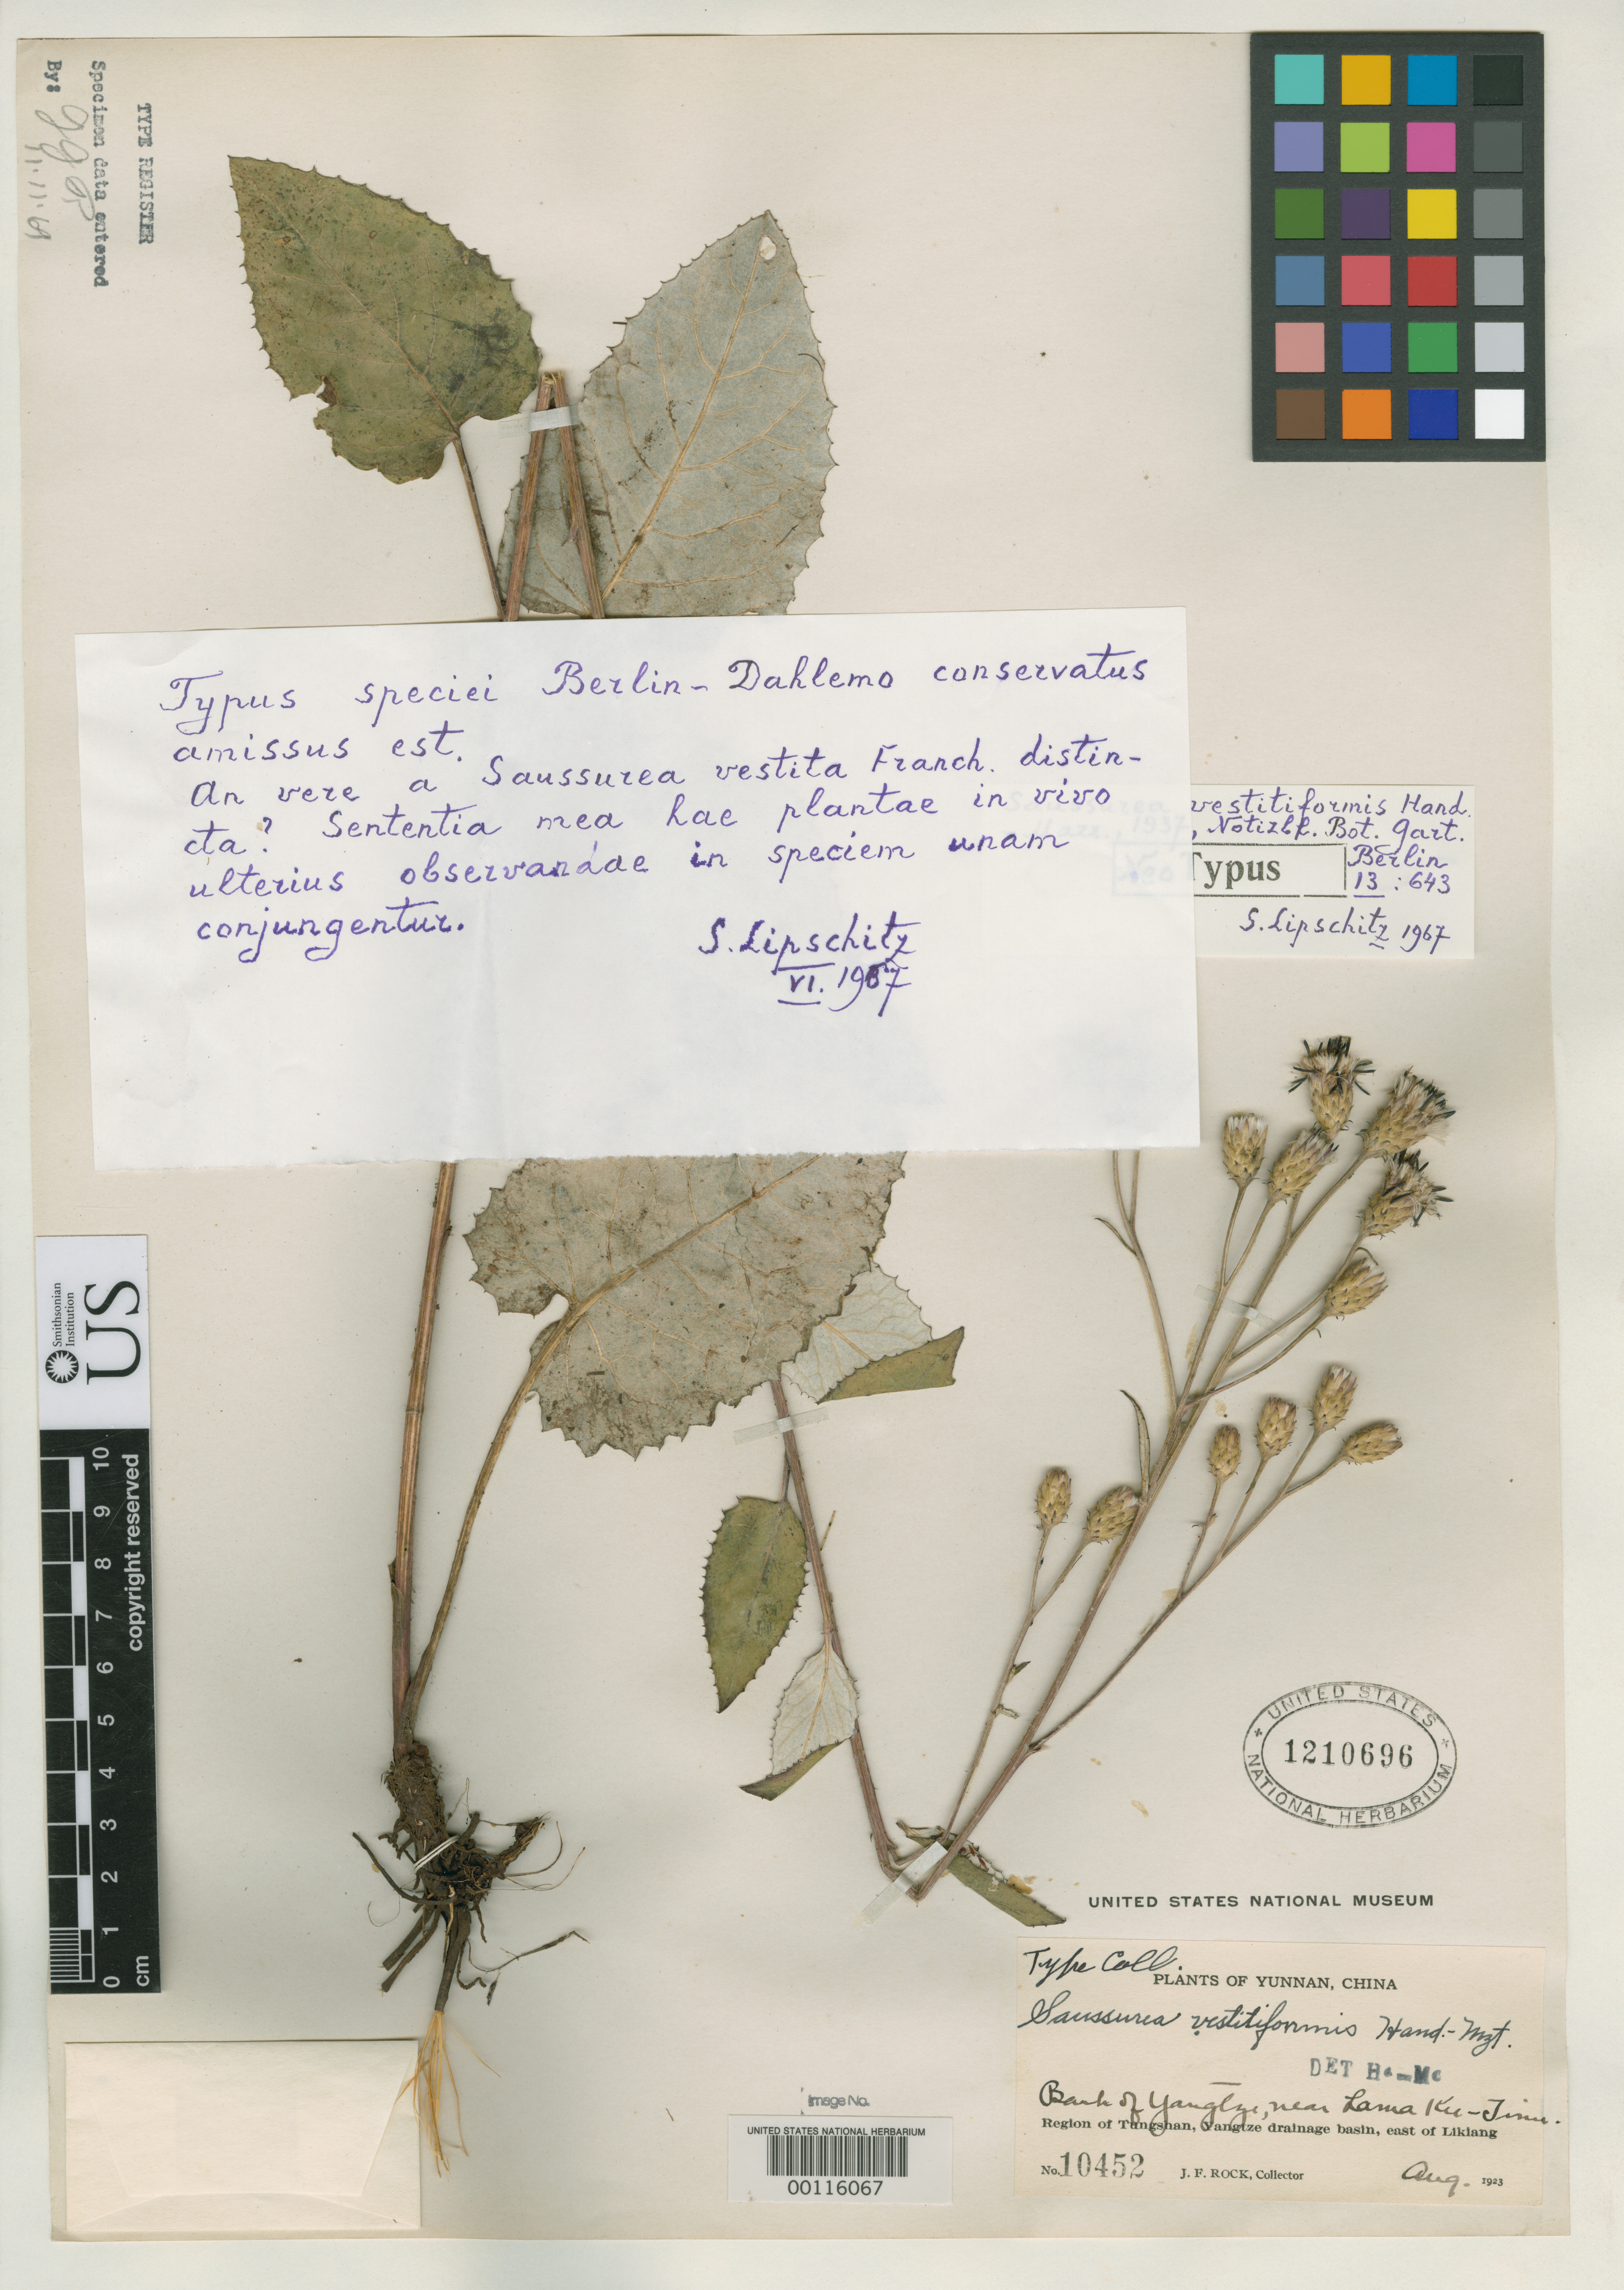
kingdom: Plantae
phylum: Tracheophyta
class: Magnoliopsida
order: Asterales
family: Asteraceae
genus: Saussurea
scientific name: Saussurea vestitiformis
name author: Hand.-Mazz.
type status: Lectotype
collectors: J. F. Rock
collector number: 10452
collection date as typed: Aug 1923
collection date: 1923-08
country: China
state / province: Yunnan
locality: Tungshan, Yangtze drainage basin, east of Likiang.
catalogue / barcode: US 1210696